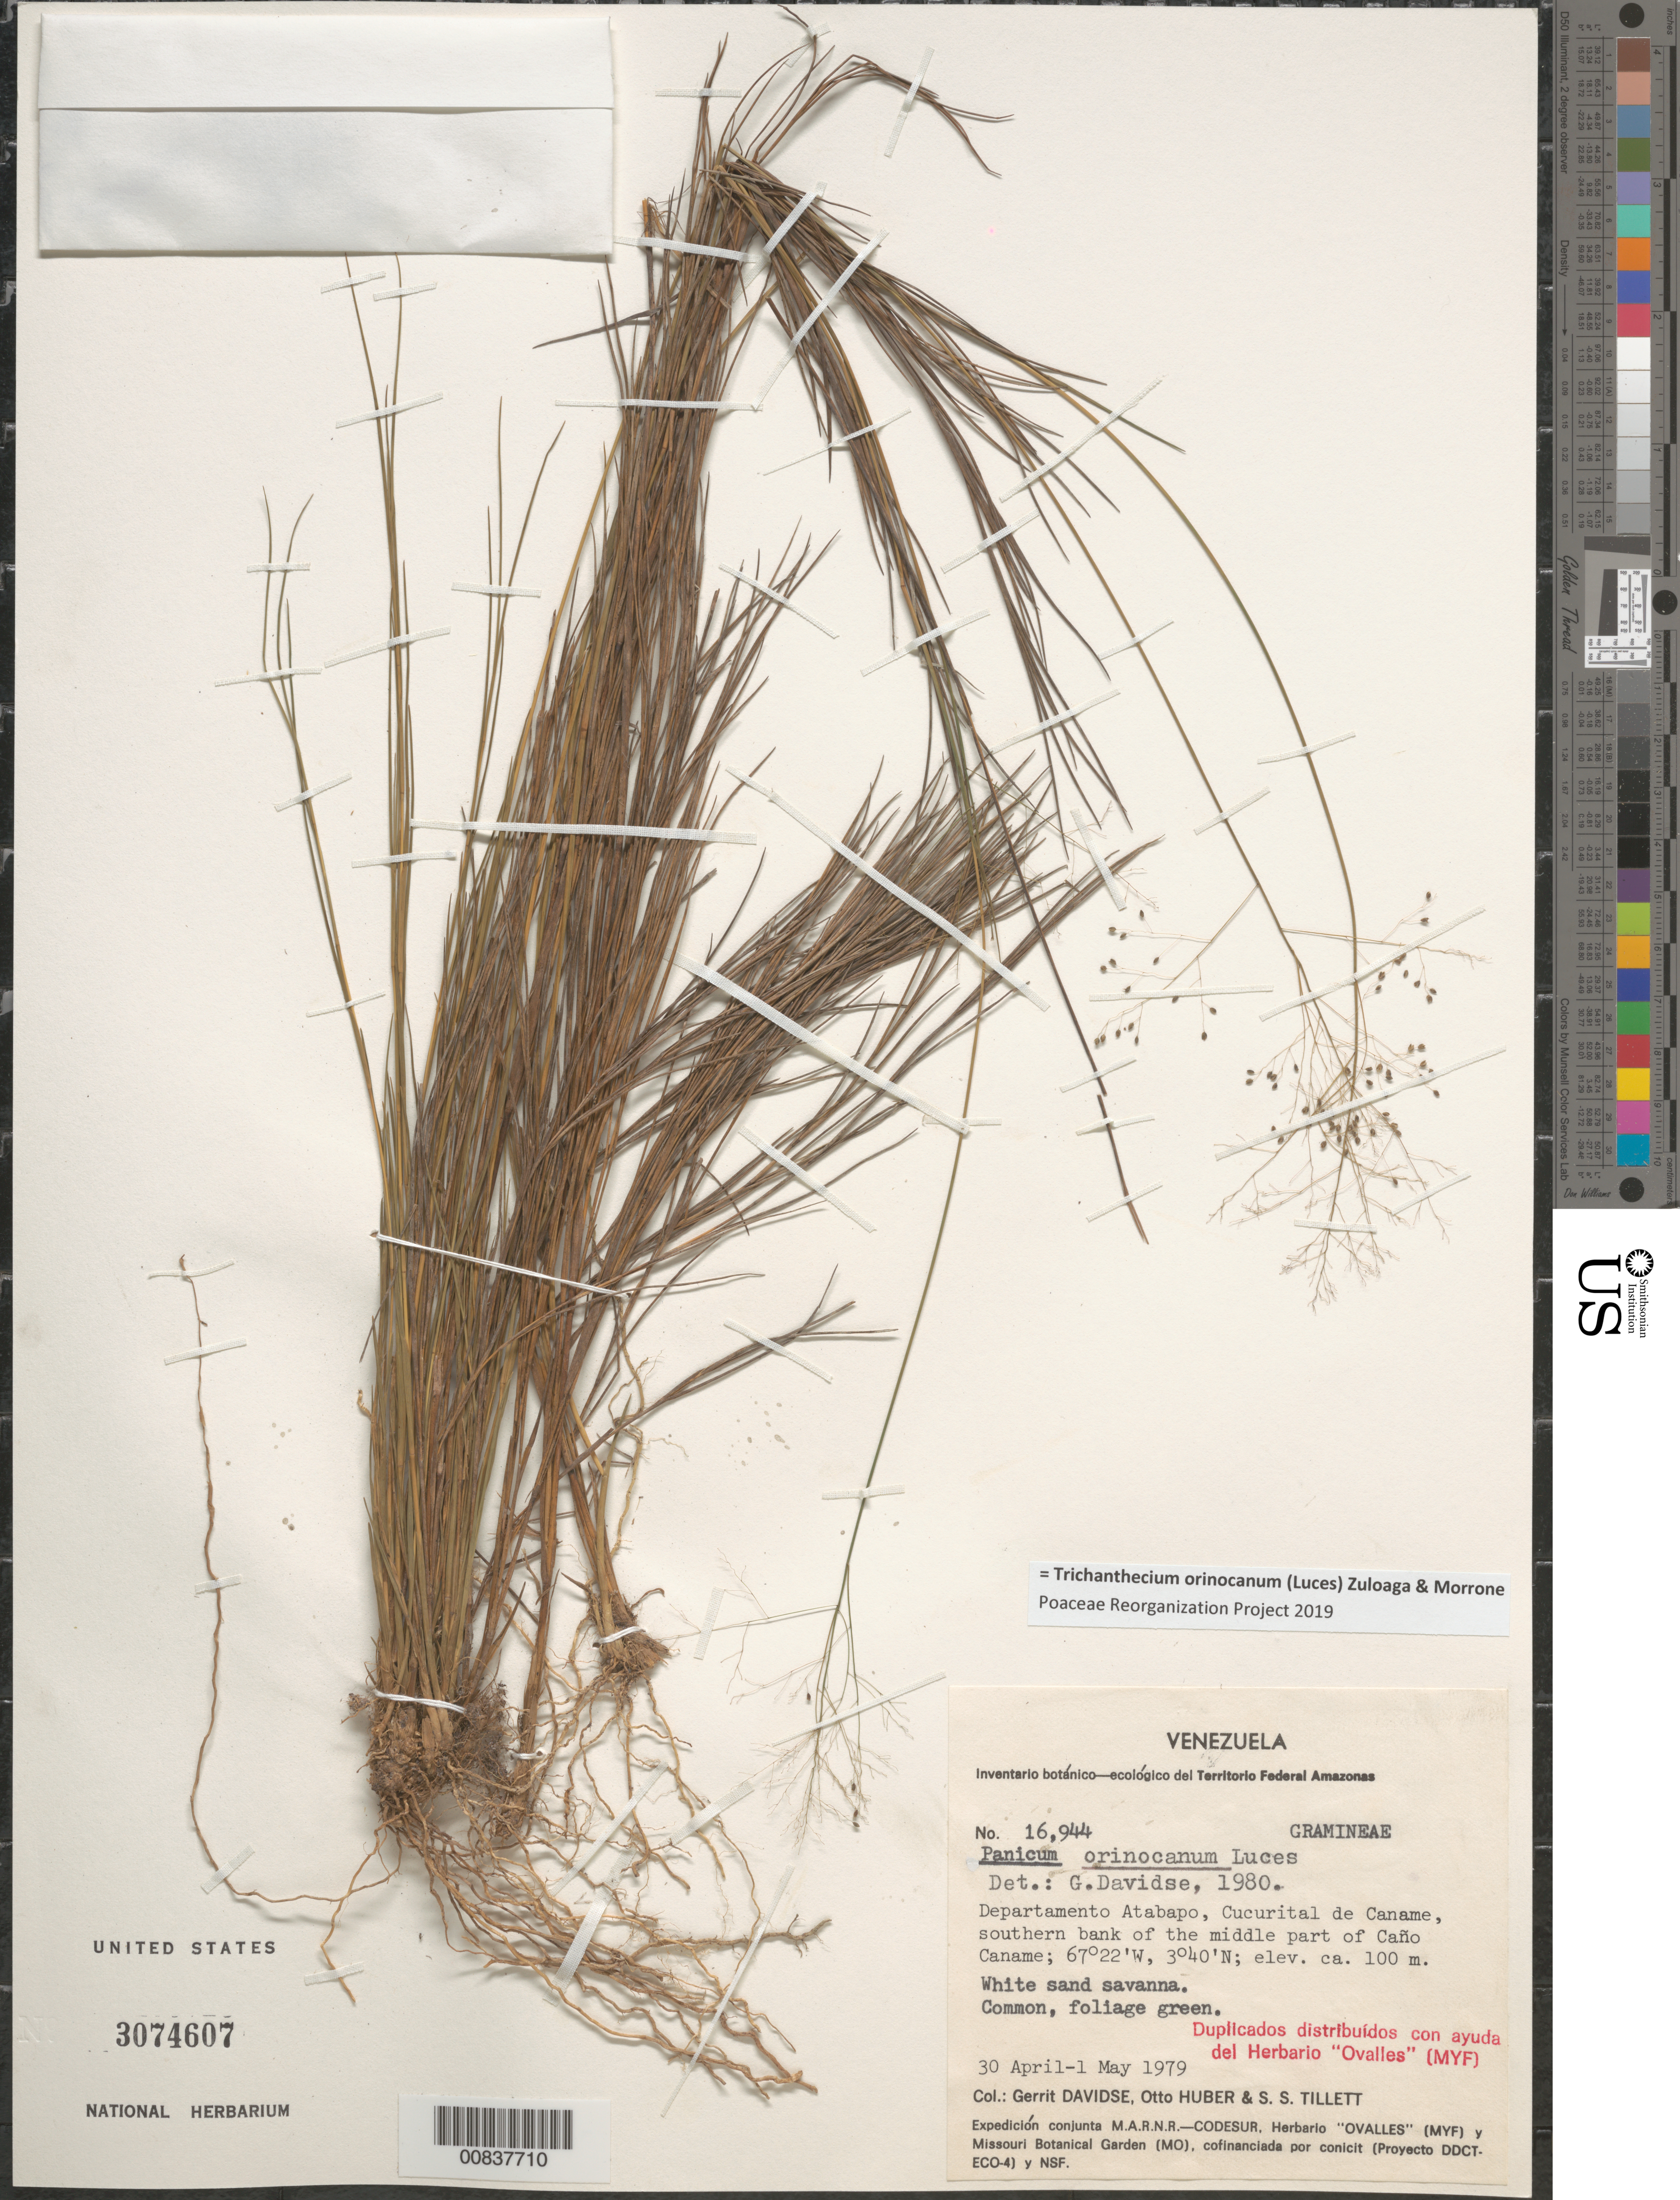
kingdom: Plantae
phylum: Tracheophyta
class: Liliopsida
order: Poales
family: Poaceae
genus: Trichanthecium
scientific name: Trichanthecium orinocanum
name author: (Luces) Zuloaga & Morrone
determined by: Poaceae Reorganization Project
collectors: G. Davidse, O. Huber & S. S. Tillett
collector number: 16944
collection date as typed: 30-Apr-79 to 1-May-79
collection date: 1979-04-30/1979-05-01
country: Venezuela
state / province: Amazonas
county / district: Atabapo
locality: Cucurital de Caname, southern bank of the middle part of Caño Caname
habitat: White sand savanna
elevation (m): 100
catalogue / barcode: US 3074607